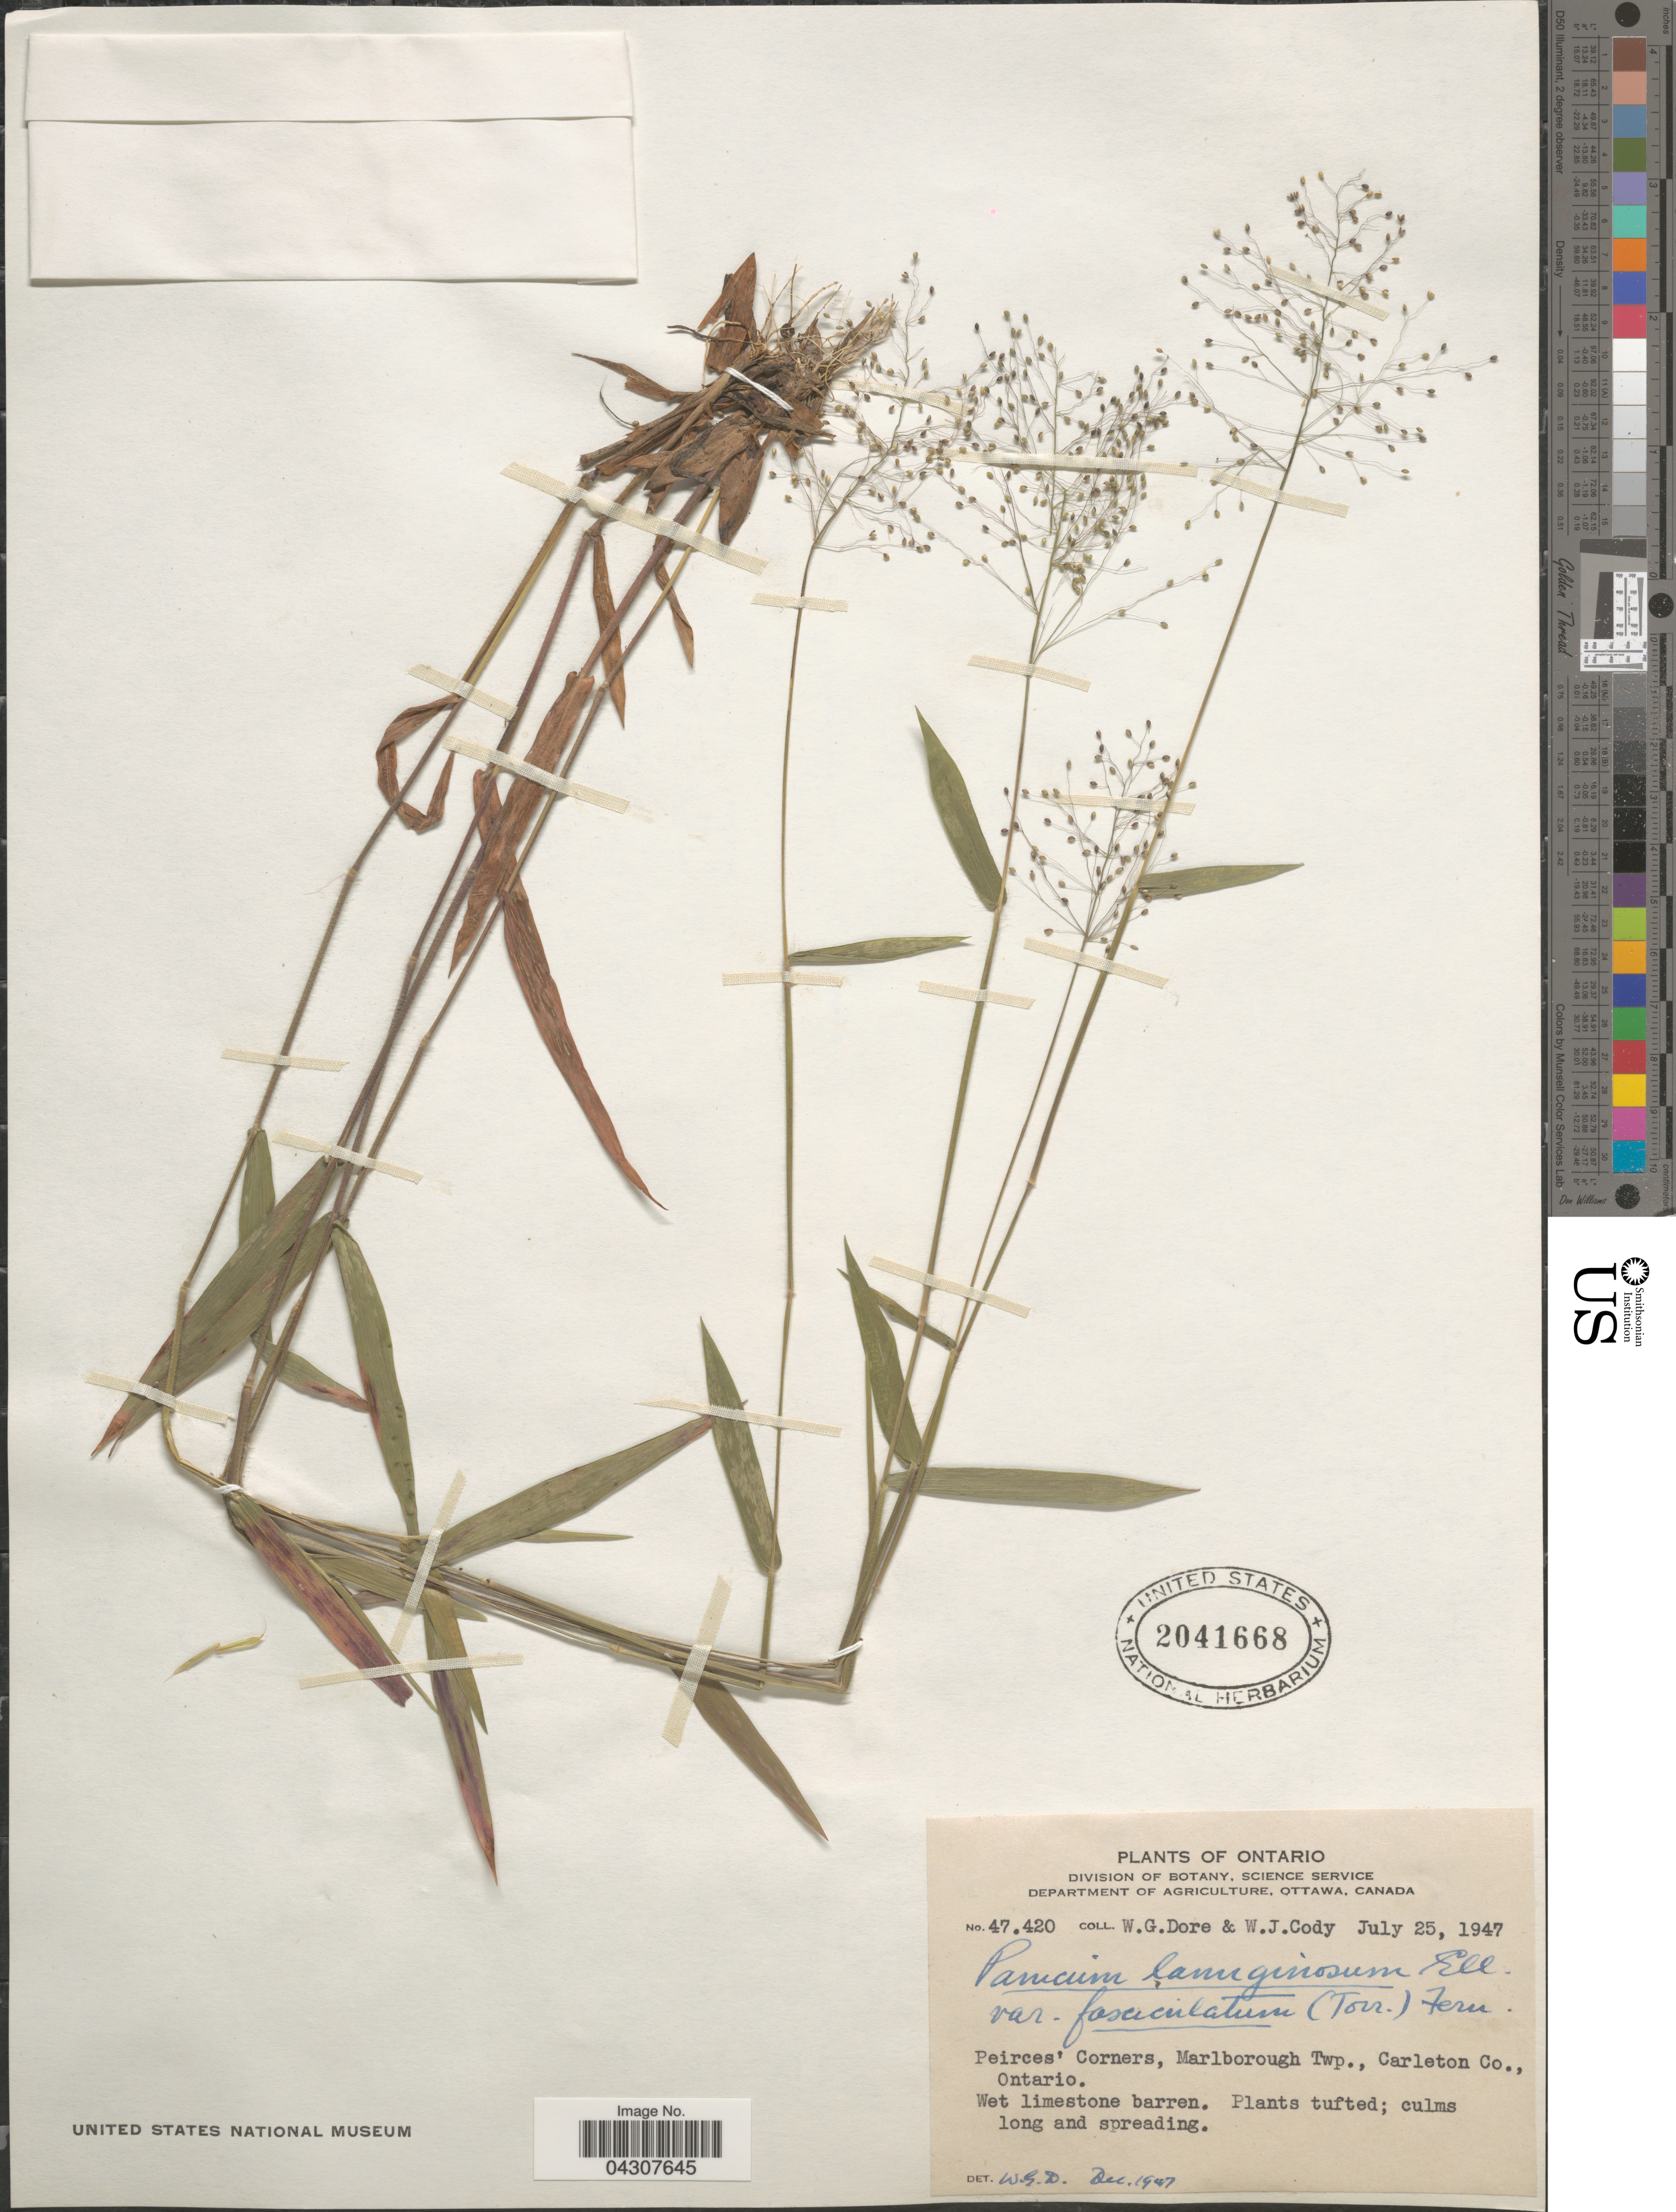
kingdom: Plantae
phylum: Tracheophyta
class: Liliopsida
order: Poales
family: Poaceae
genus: Dichanthelium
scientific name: Dichanthelium acuminatum var. acuminatum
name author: (Sw.) Gould & C.A. Clark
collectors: W. Dore & W. Cody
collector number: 47420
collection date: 1947-07-25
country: Canada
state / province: Ontario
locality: Peirces' Corners, Marlborough Twp., Carleton Co.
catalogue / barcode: US 2041668